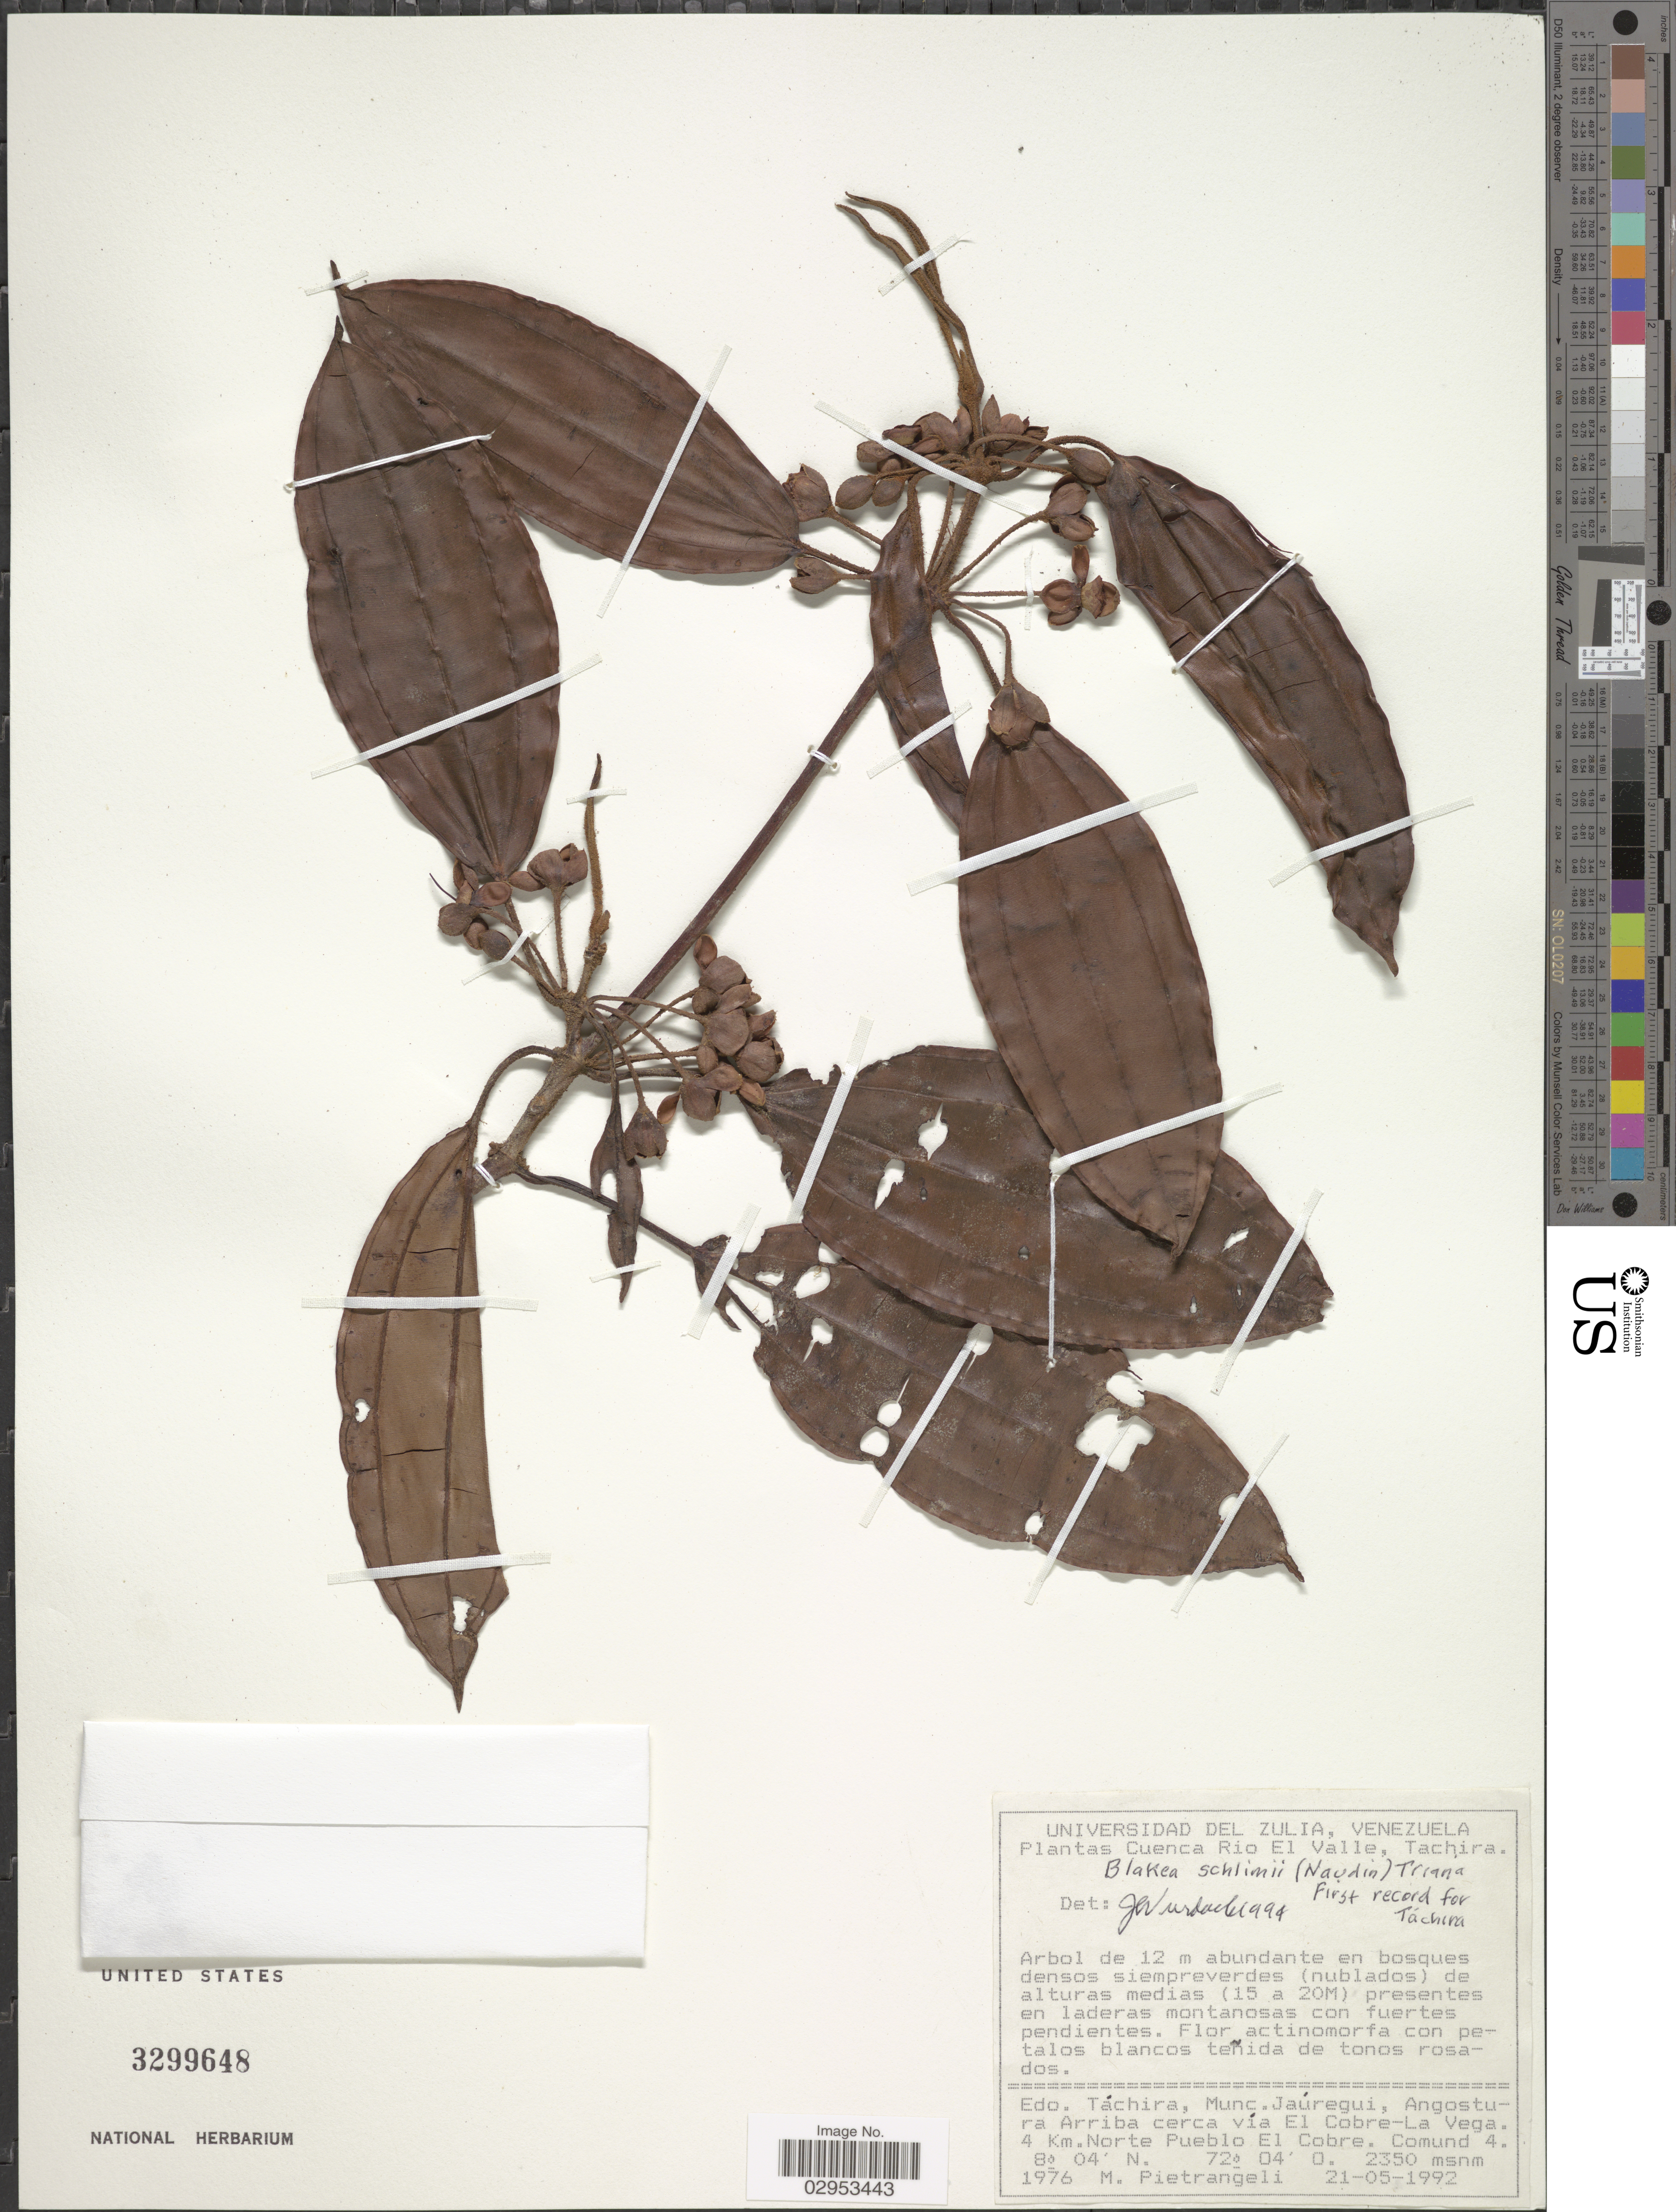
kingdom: Plantae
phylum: Tracheophyta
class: Magnoliopsida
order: Myrtales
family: Melastomataceae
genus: Blakea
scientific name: Blakea schlimii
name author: (Naudin) Triana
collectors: M. Pietrangeli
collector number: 1976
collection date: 1992-05-21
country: Venezuela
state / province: Tachira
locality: Munc. Jaúregui, Angostura Arriba cerca vía El Cobre-La Vega. 4 Km. Norte Pueblo El Cobre. Comund 4.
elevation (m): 2350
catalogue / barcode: US 3299648